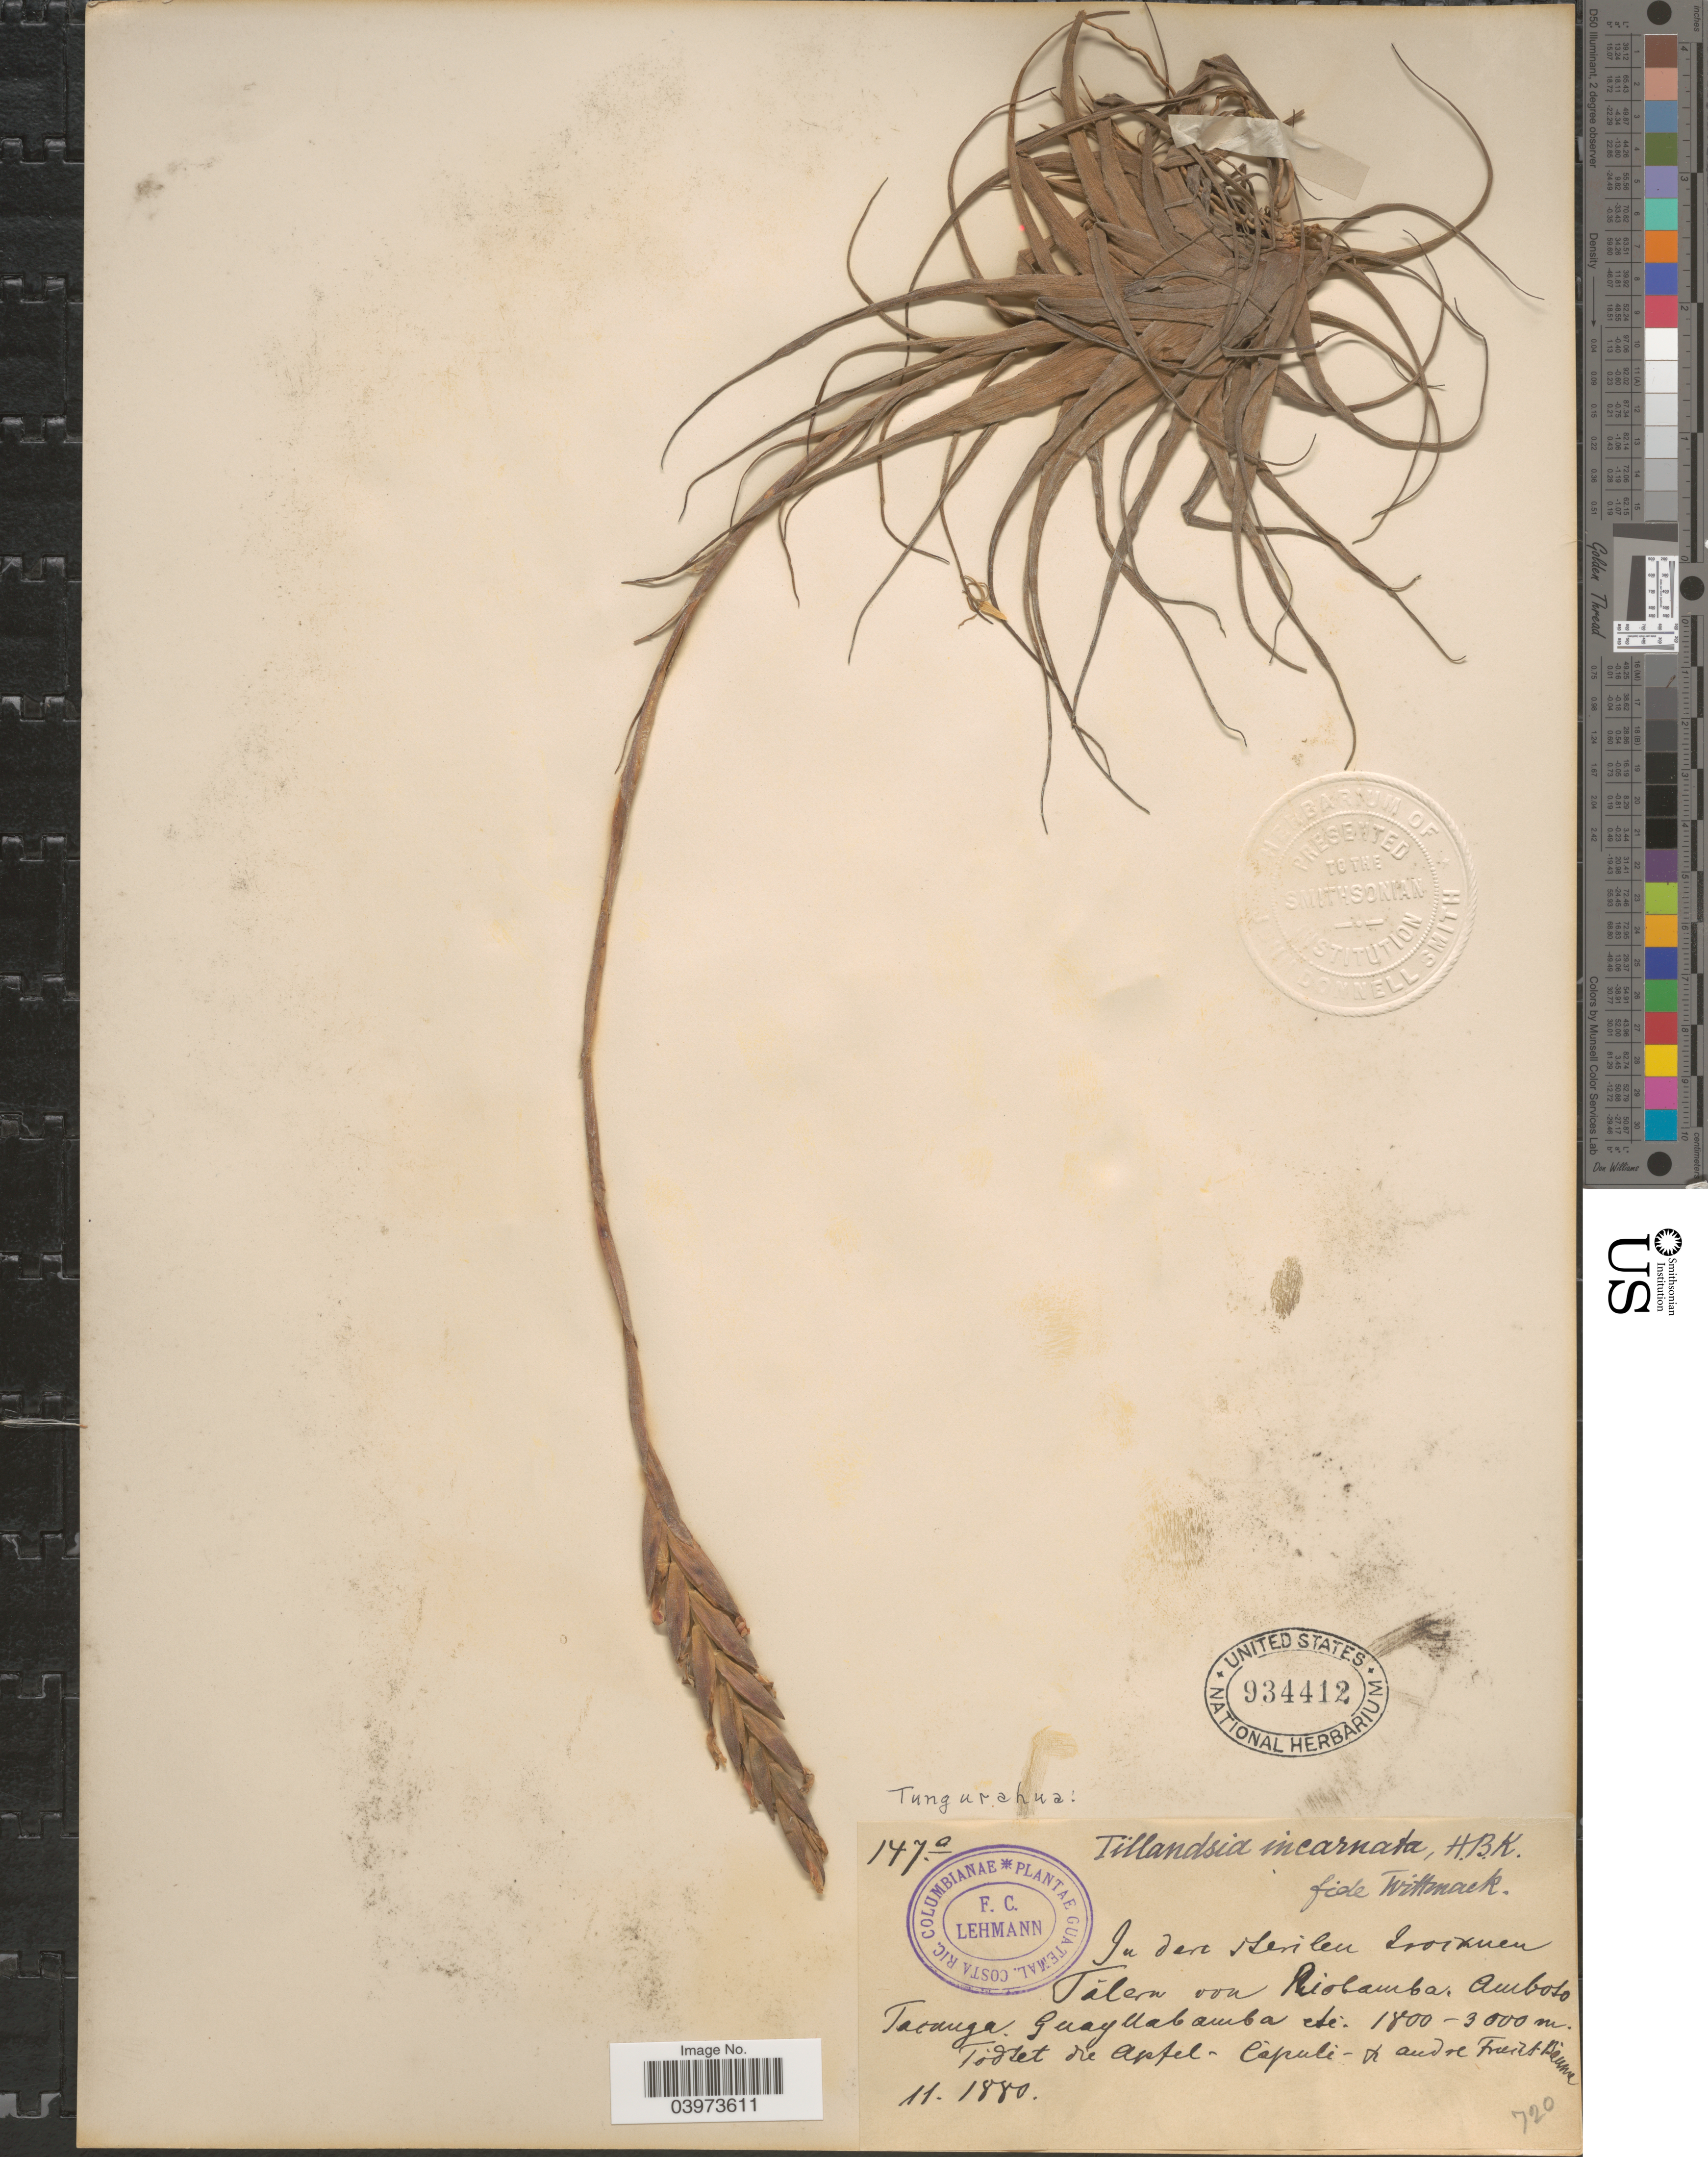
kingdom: Plantae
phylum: Tracheophyta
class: Liliopsida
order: Poales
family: Bromeliaceae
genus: Tillandsia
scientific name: Tillandsia incarnata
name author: Kunth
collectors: F. C. Lehmann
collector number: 147a*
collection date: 1880-11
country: Ecuador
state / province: Tungurahua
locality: Talern von Riobamba, Ambato Tacunga. Guayllabamba.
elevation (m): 1800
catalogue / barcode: US 934412